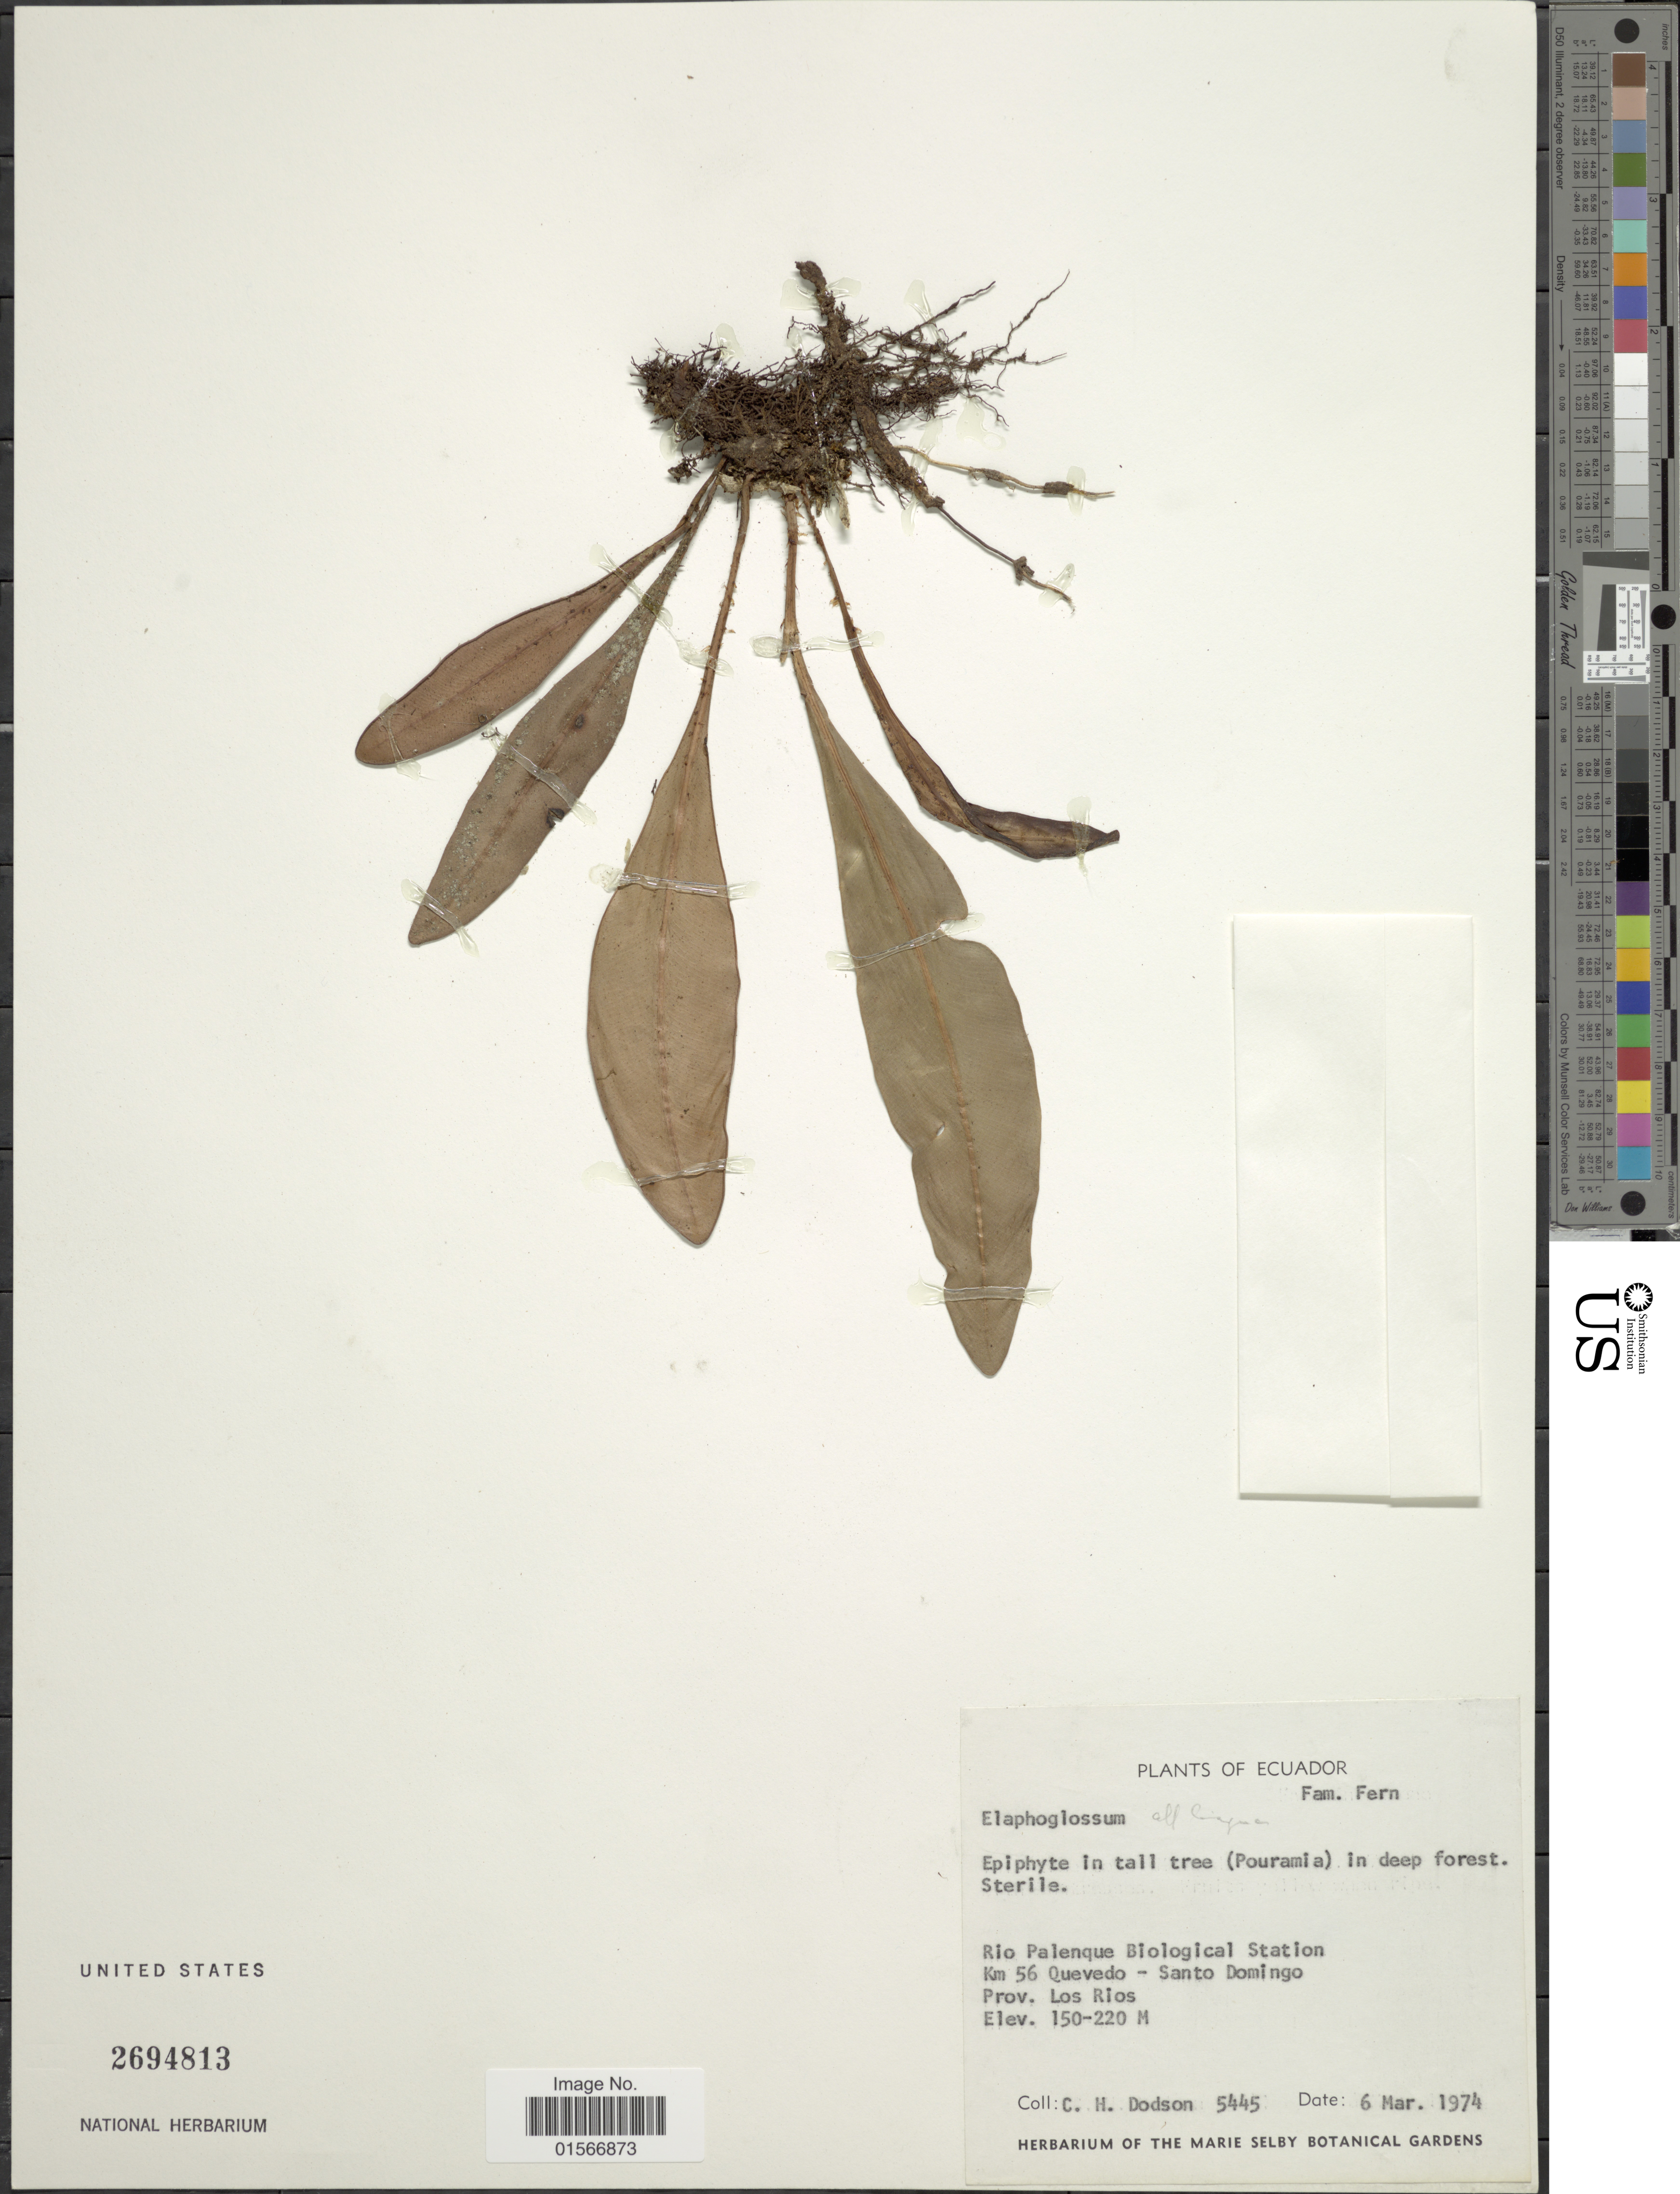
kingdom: Plantae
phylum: Tracheophyta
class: Polypodiopsida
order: Polypodiales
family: Dryopteridaceae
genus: Elaphoglossum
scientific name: Elaphoglossum lingua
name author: (C. Presl) Brack.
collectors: C. H. Dodson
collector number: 5445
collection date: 1974-03-06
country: Ecuador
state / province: Los Ríos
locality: Rio Palenque Biological Station Km 56 Quevedo - Santo Domingo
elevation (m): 150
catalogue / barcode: US 2694813